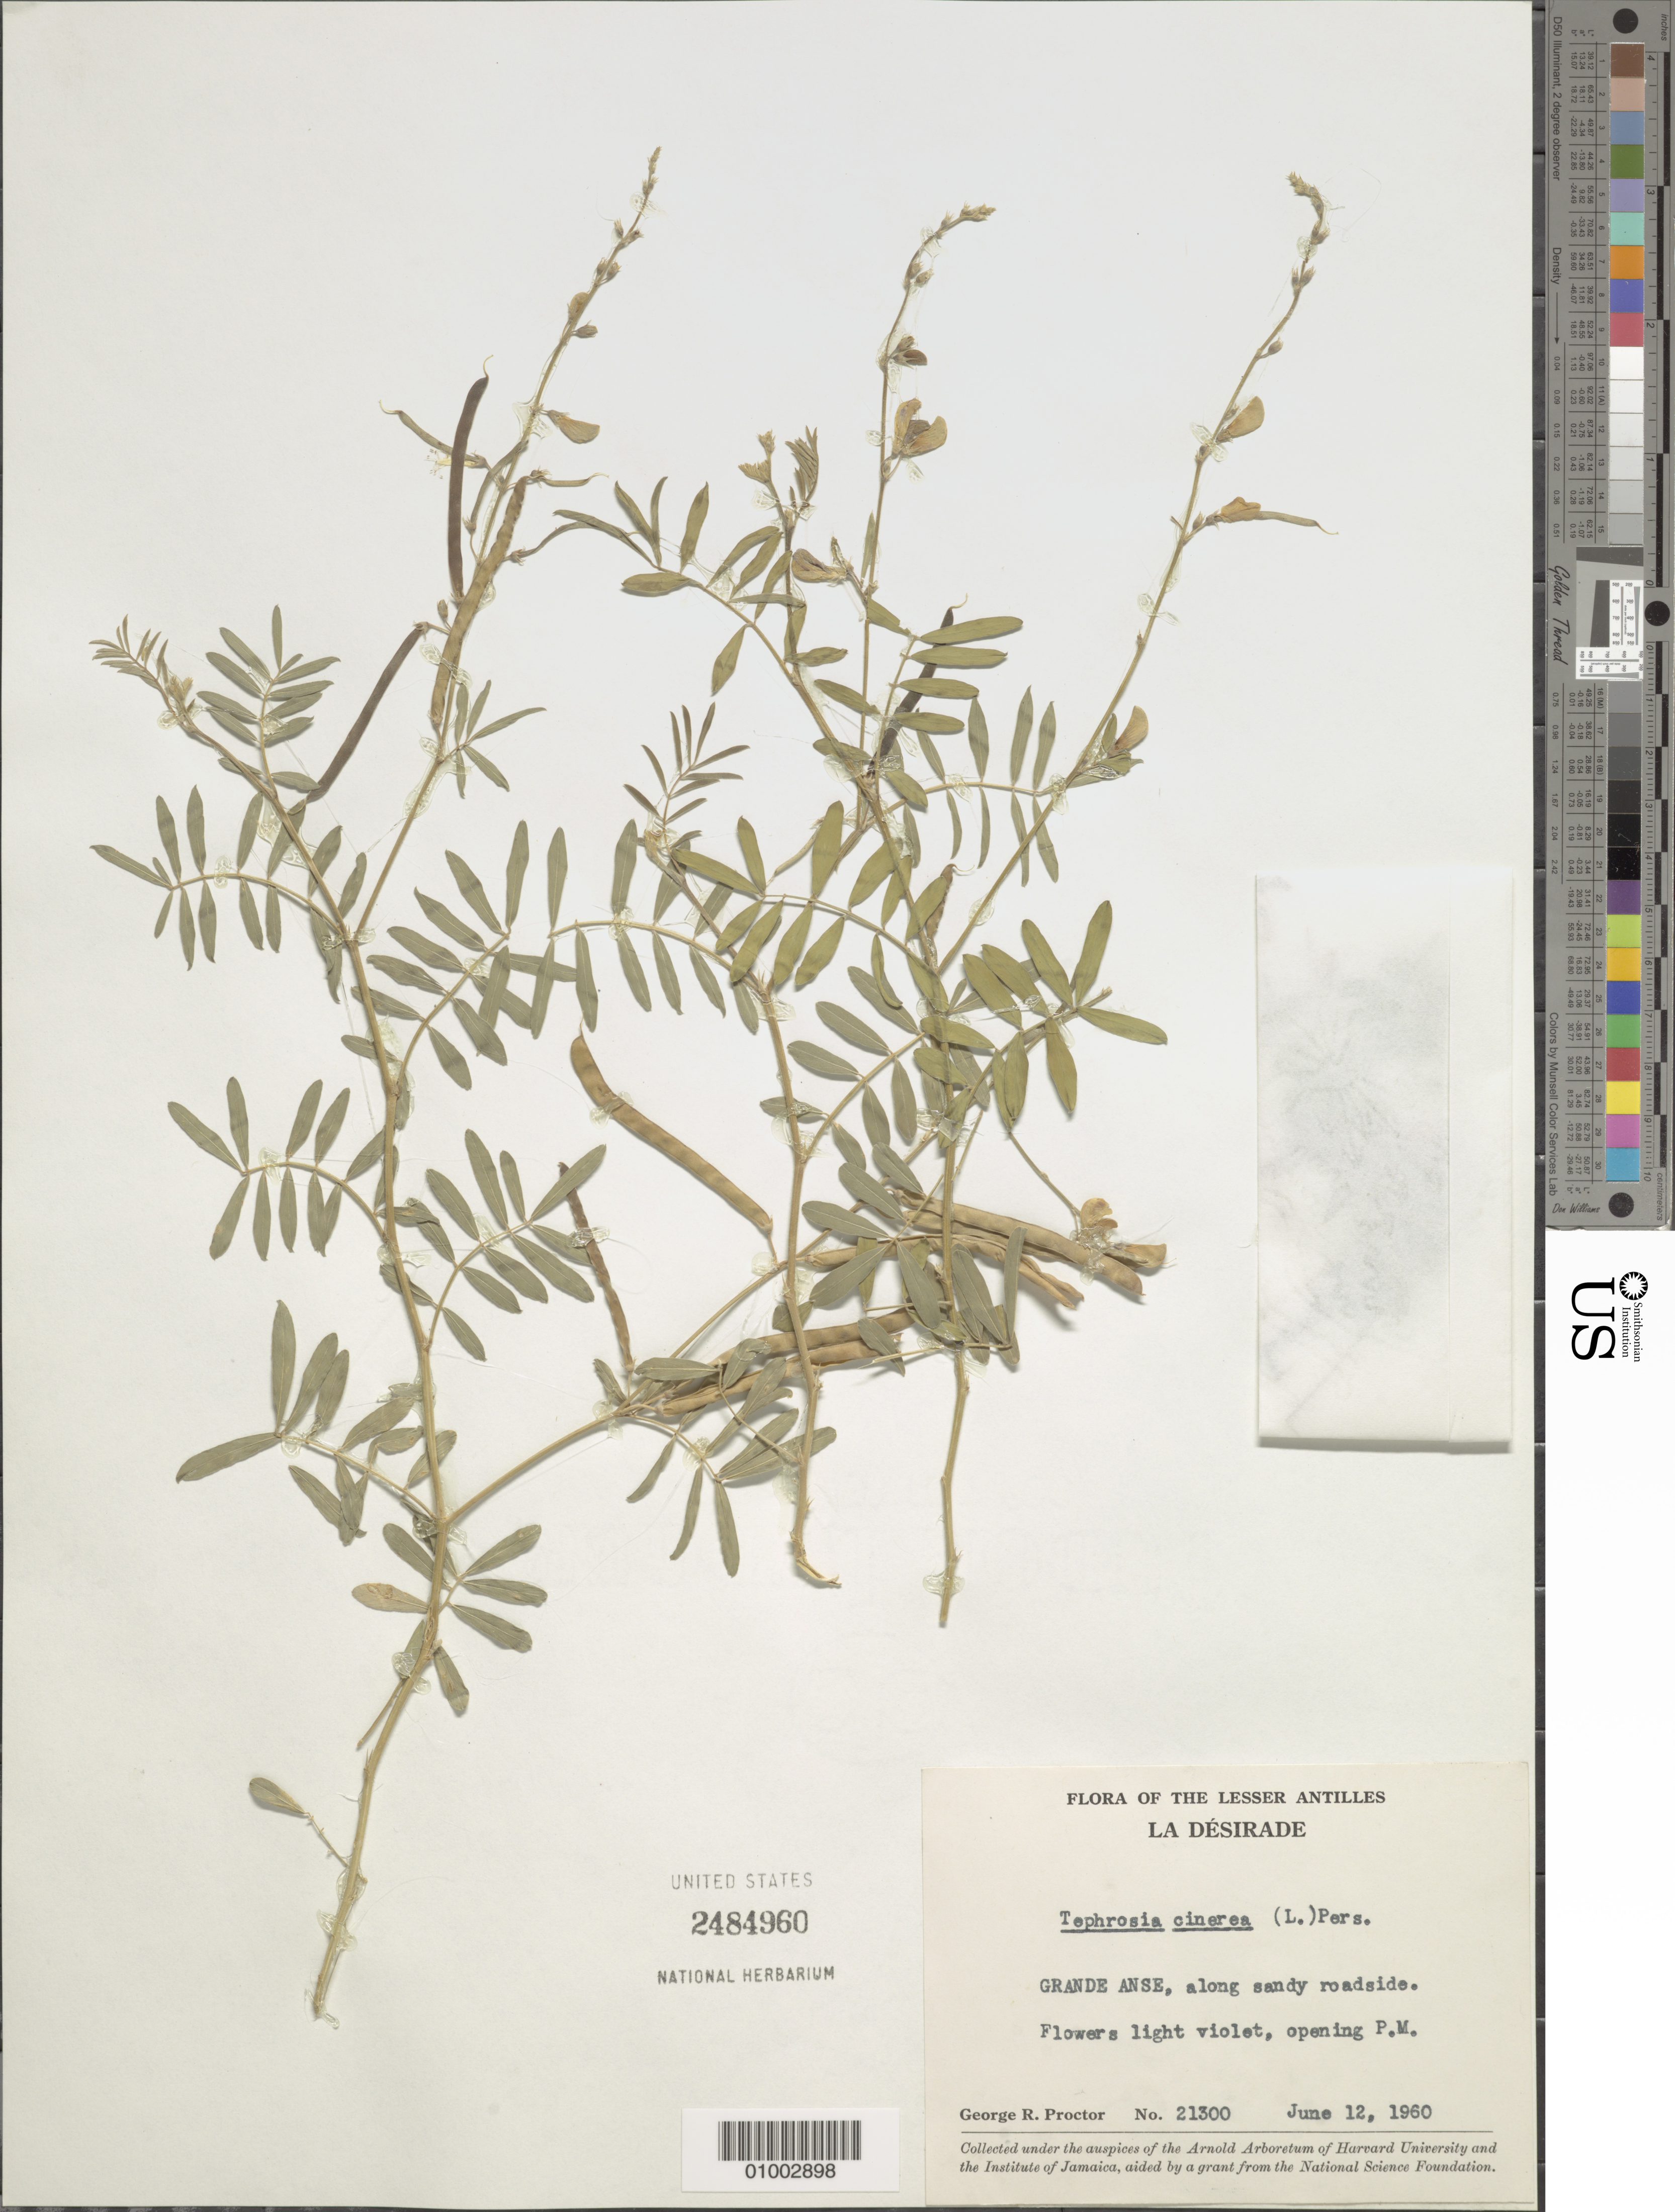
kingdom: Plantae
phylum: Tracheophyta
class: Magnoliopsida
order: Fabales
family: Fabaceae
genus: Tephrosia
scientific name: Tephrosia cinerea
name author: (L.) Pers.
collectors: G. R. Proctor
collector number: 21300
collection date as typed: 12 Jun 1960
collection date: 1960-06-12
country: Guadeloupe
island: La Désirade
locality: Grande anse: along sandy roadside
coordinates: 0 N, 0 E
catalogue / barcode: US 2484960